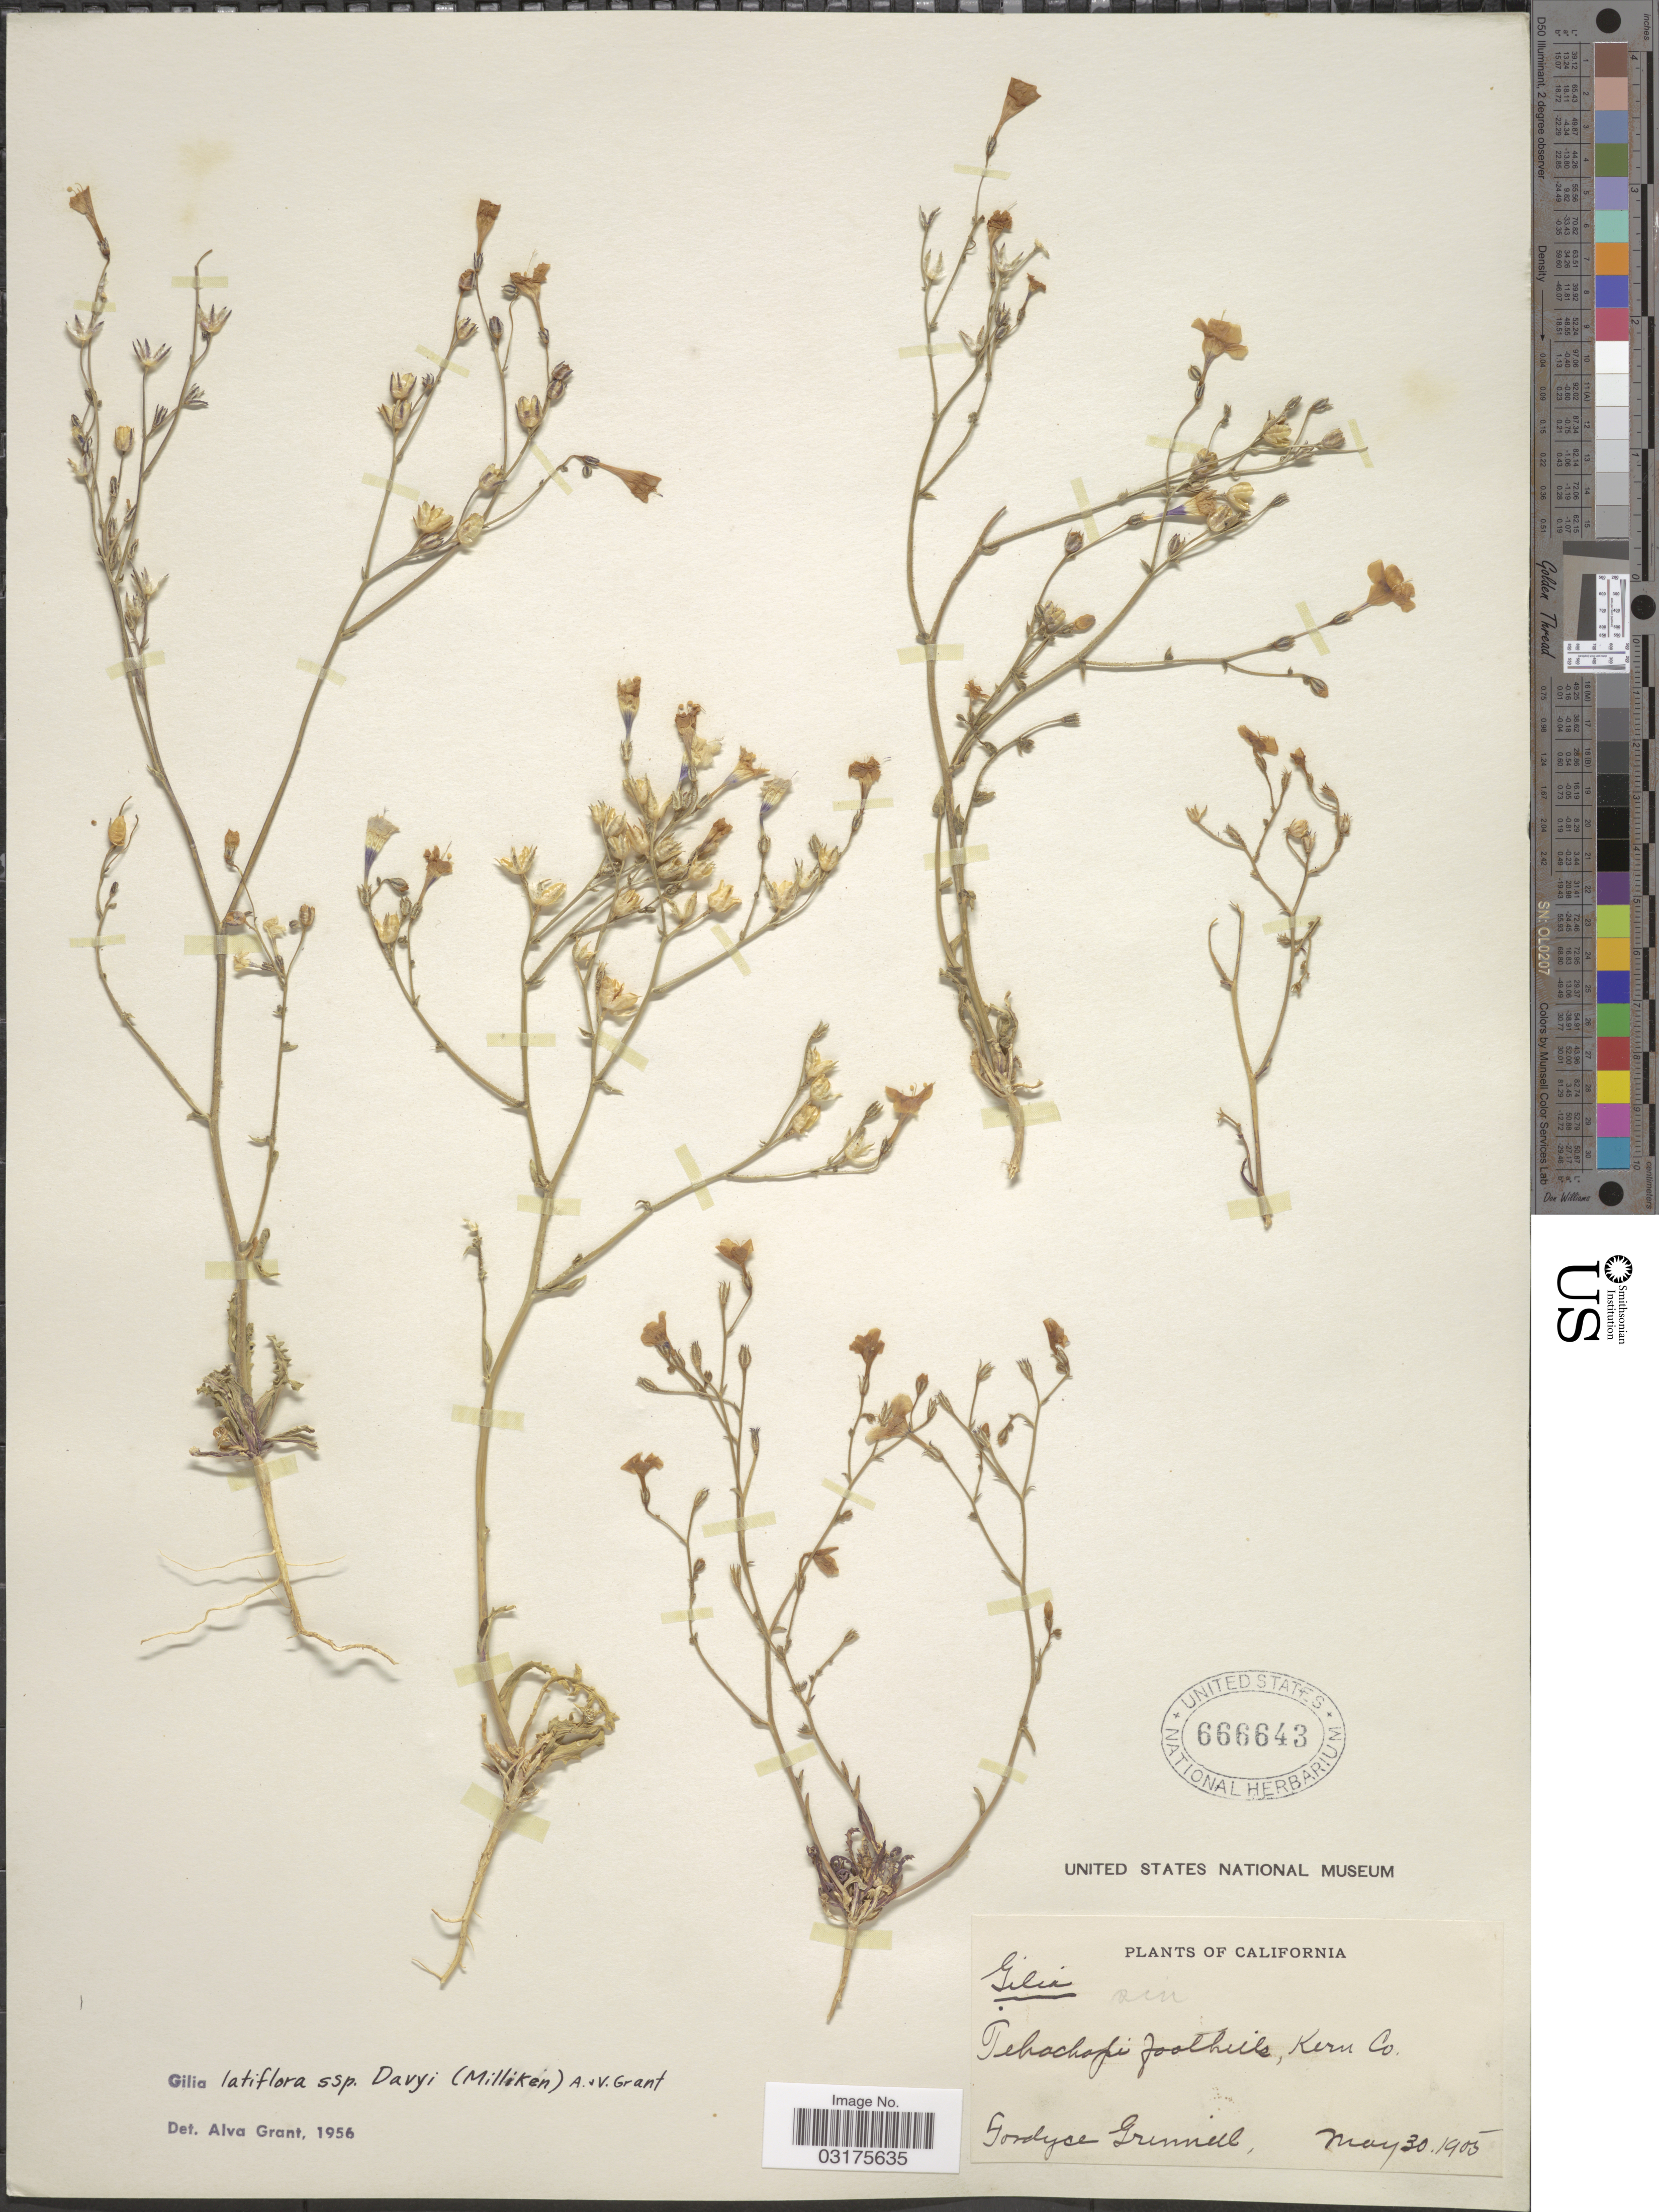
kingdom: Plantae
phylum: Tracheophyta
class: Magnoliopsida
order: Ericales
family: Polemoniaceae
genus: Gilia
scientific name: Gilia latiflora subsp. davyi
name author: (Milliken) A.D. Grant & V.E. Grant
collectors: F. Grinnell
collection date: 1905-05-30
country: United States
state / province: California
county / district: Kern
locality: Tehachapi foothills, Kern Co.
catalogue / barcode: US 666643